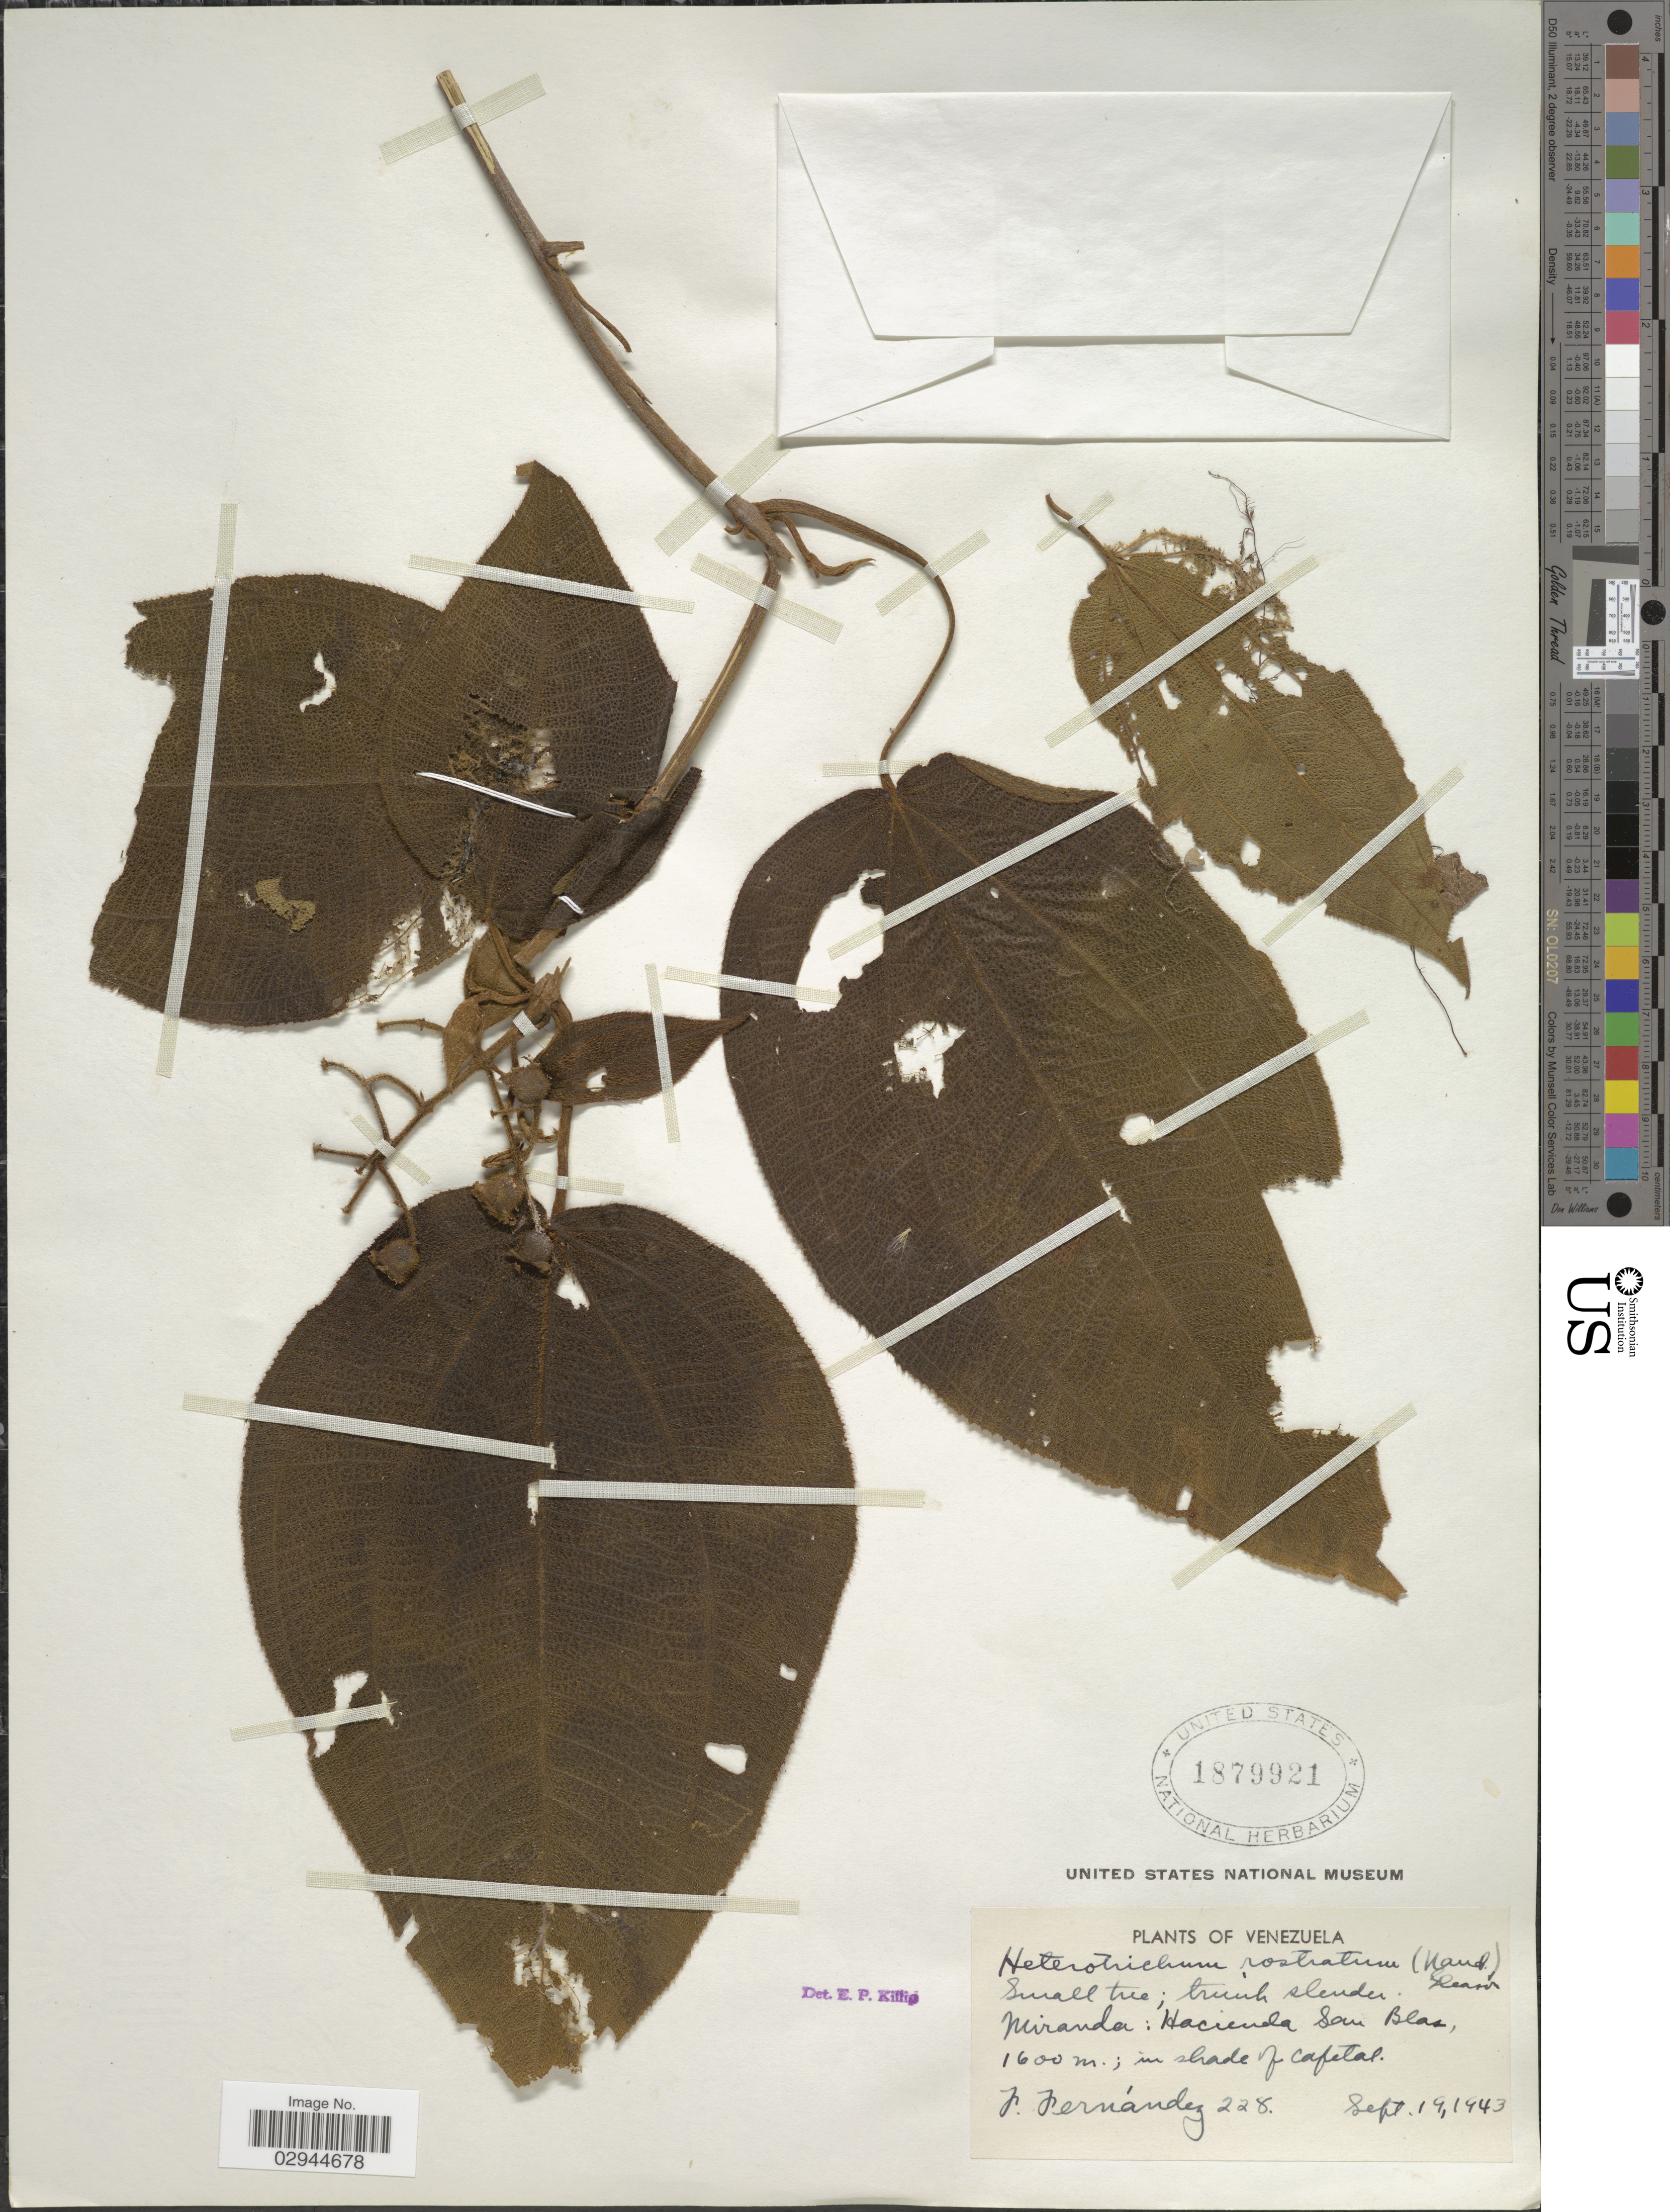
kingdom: Plantae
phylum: Tracheophyta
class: Magnoliopsida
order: Myrtales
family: Melastomataceae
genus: Miconia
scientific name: Miconia tuberculata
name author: (Naudin) Triana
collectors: F. Fernández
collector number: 228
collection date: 1943-09-19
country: Venezuela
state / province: Miranda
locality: Hacienda San Blas.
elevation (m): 1600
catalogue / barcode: US 1879921